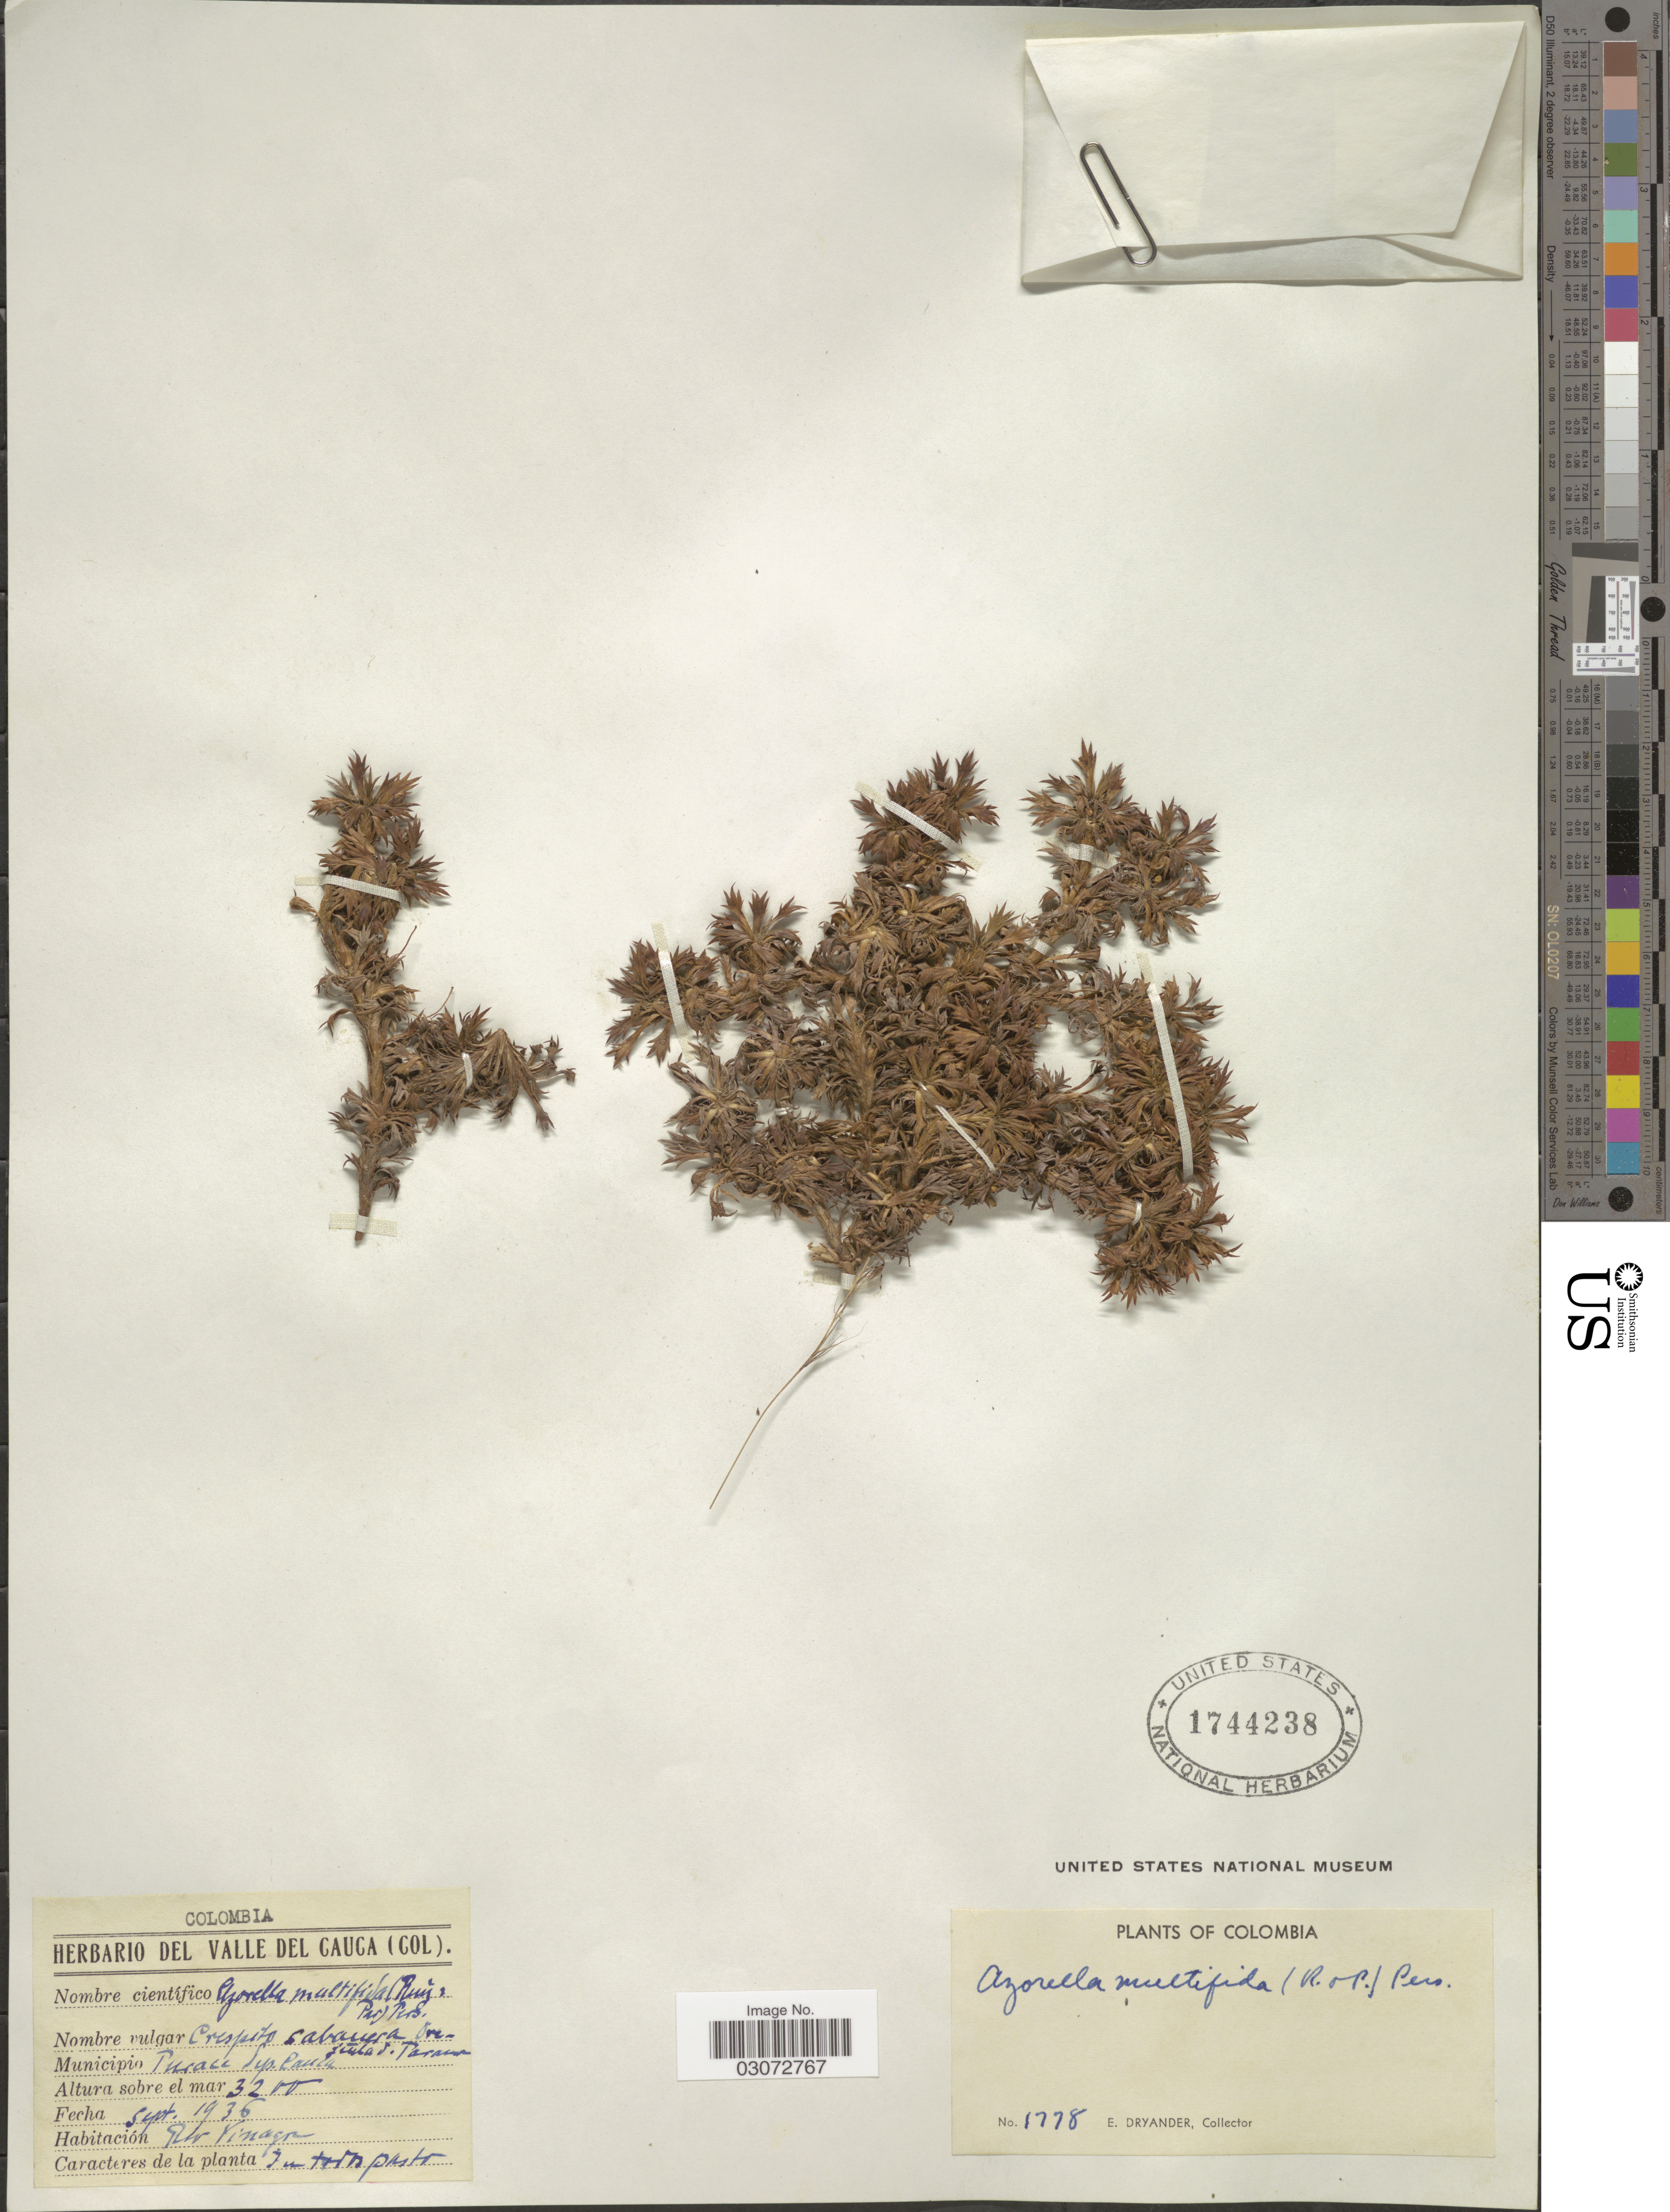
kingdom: Plantae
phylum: Tracheophyta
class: Magnoliopsida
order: Apiales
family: Apiaceae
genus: Azorella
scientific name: Azorella multifida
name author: (Ruiz & Pav.) Pers.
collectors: E. Dryander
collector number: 1778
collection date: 1936-09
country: Colombia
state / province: Cauca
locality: Municipio Purace dep. Cauca.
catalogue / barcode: US 1744238